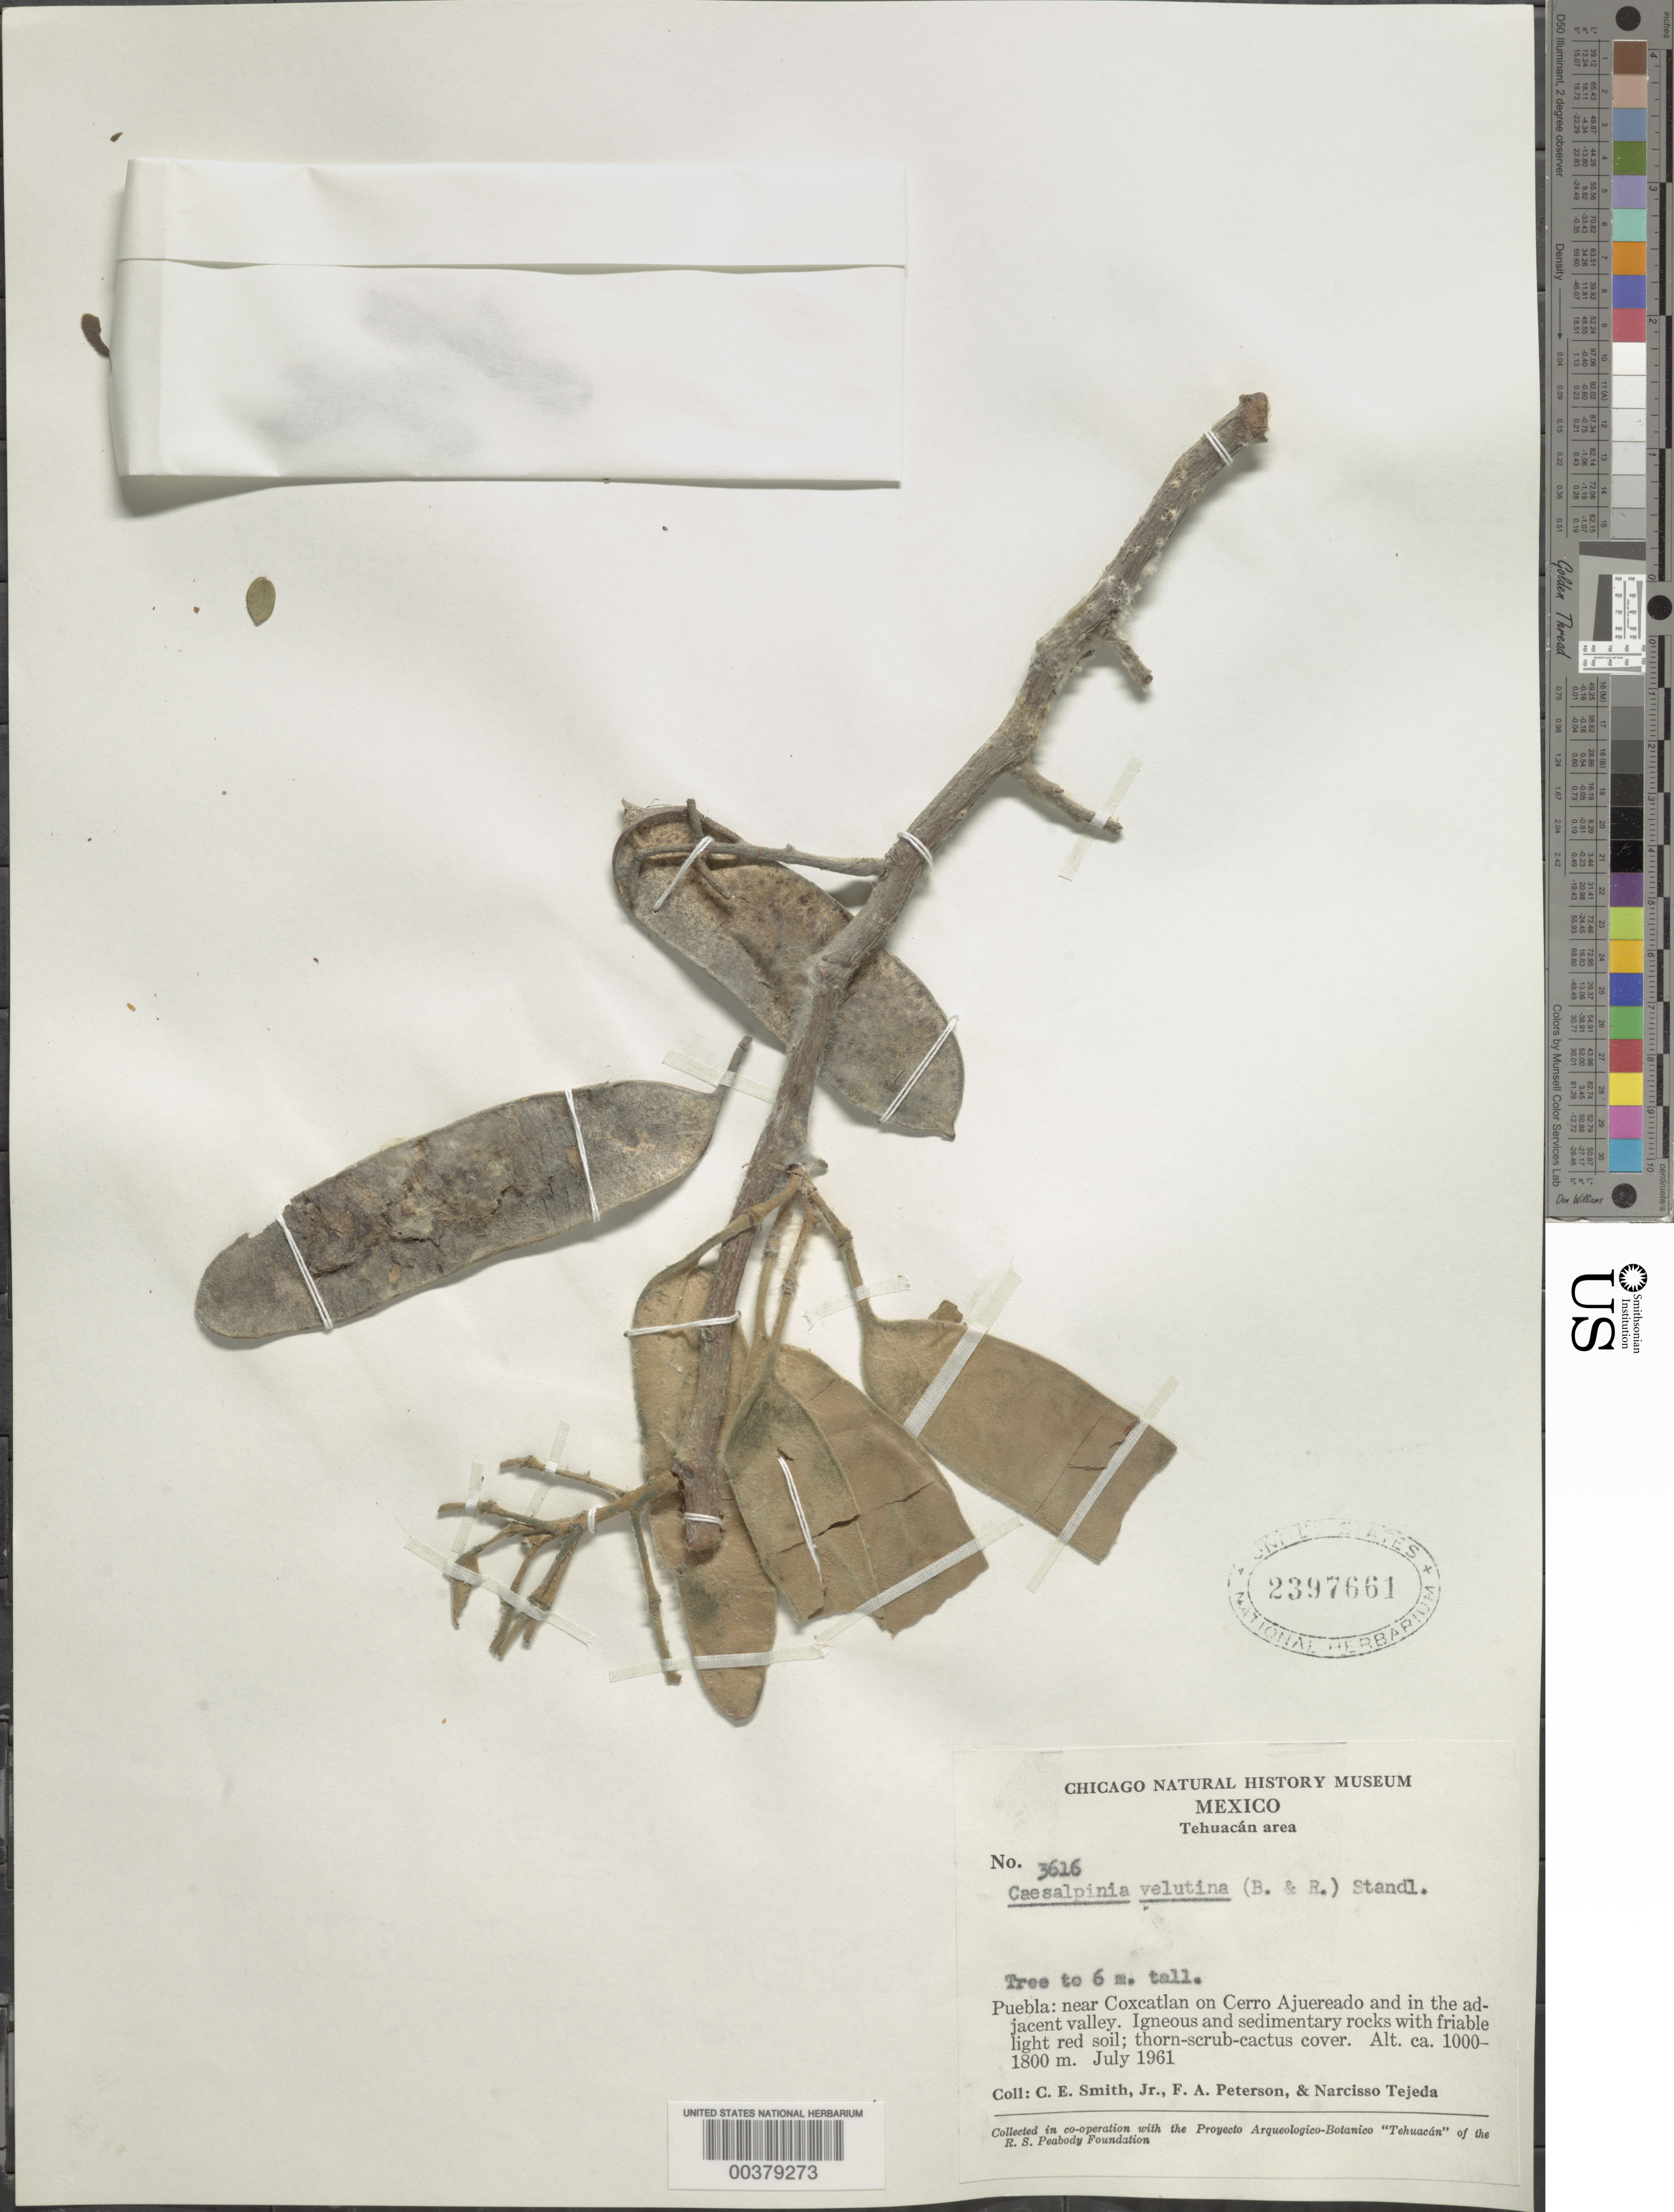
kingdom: Plantae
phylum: Tracheophyta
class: Magnoliopsida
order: Fabales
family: Fabaceae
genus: Coulteria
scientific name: Coulteria velutina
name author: (Britton & Rose) Sotuyo & G.P. Lewis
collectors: C. E. Smith Jr., F. A. Peterson & N. Tejeda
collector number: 3616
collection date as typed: Jul 1961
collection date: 1961-07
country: Mexico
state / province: Puebla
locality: Near Coxcatlan on cerro ajuereado and in the adjacent valley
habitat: Igneous and sedimentary rocks with friable light red soil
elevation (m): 1000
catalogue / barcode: US 2397661